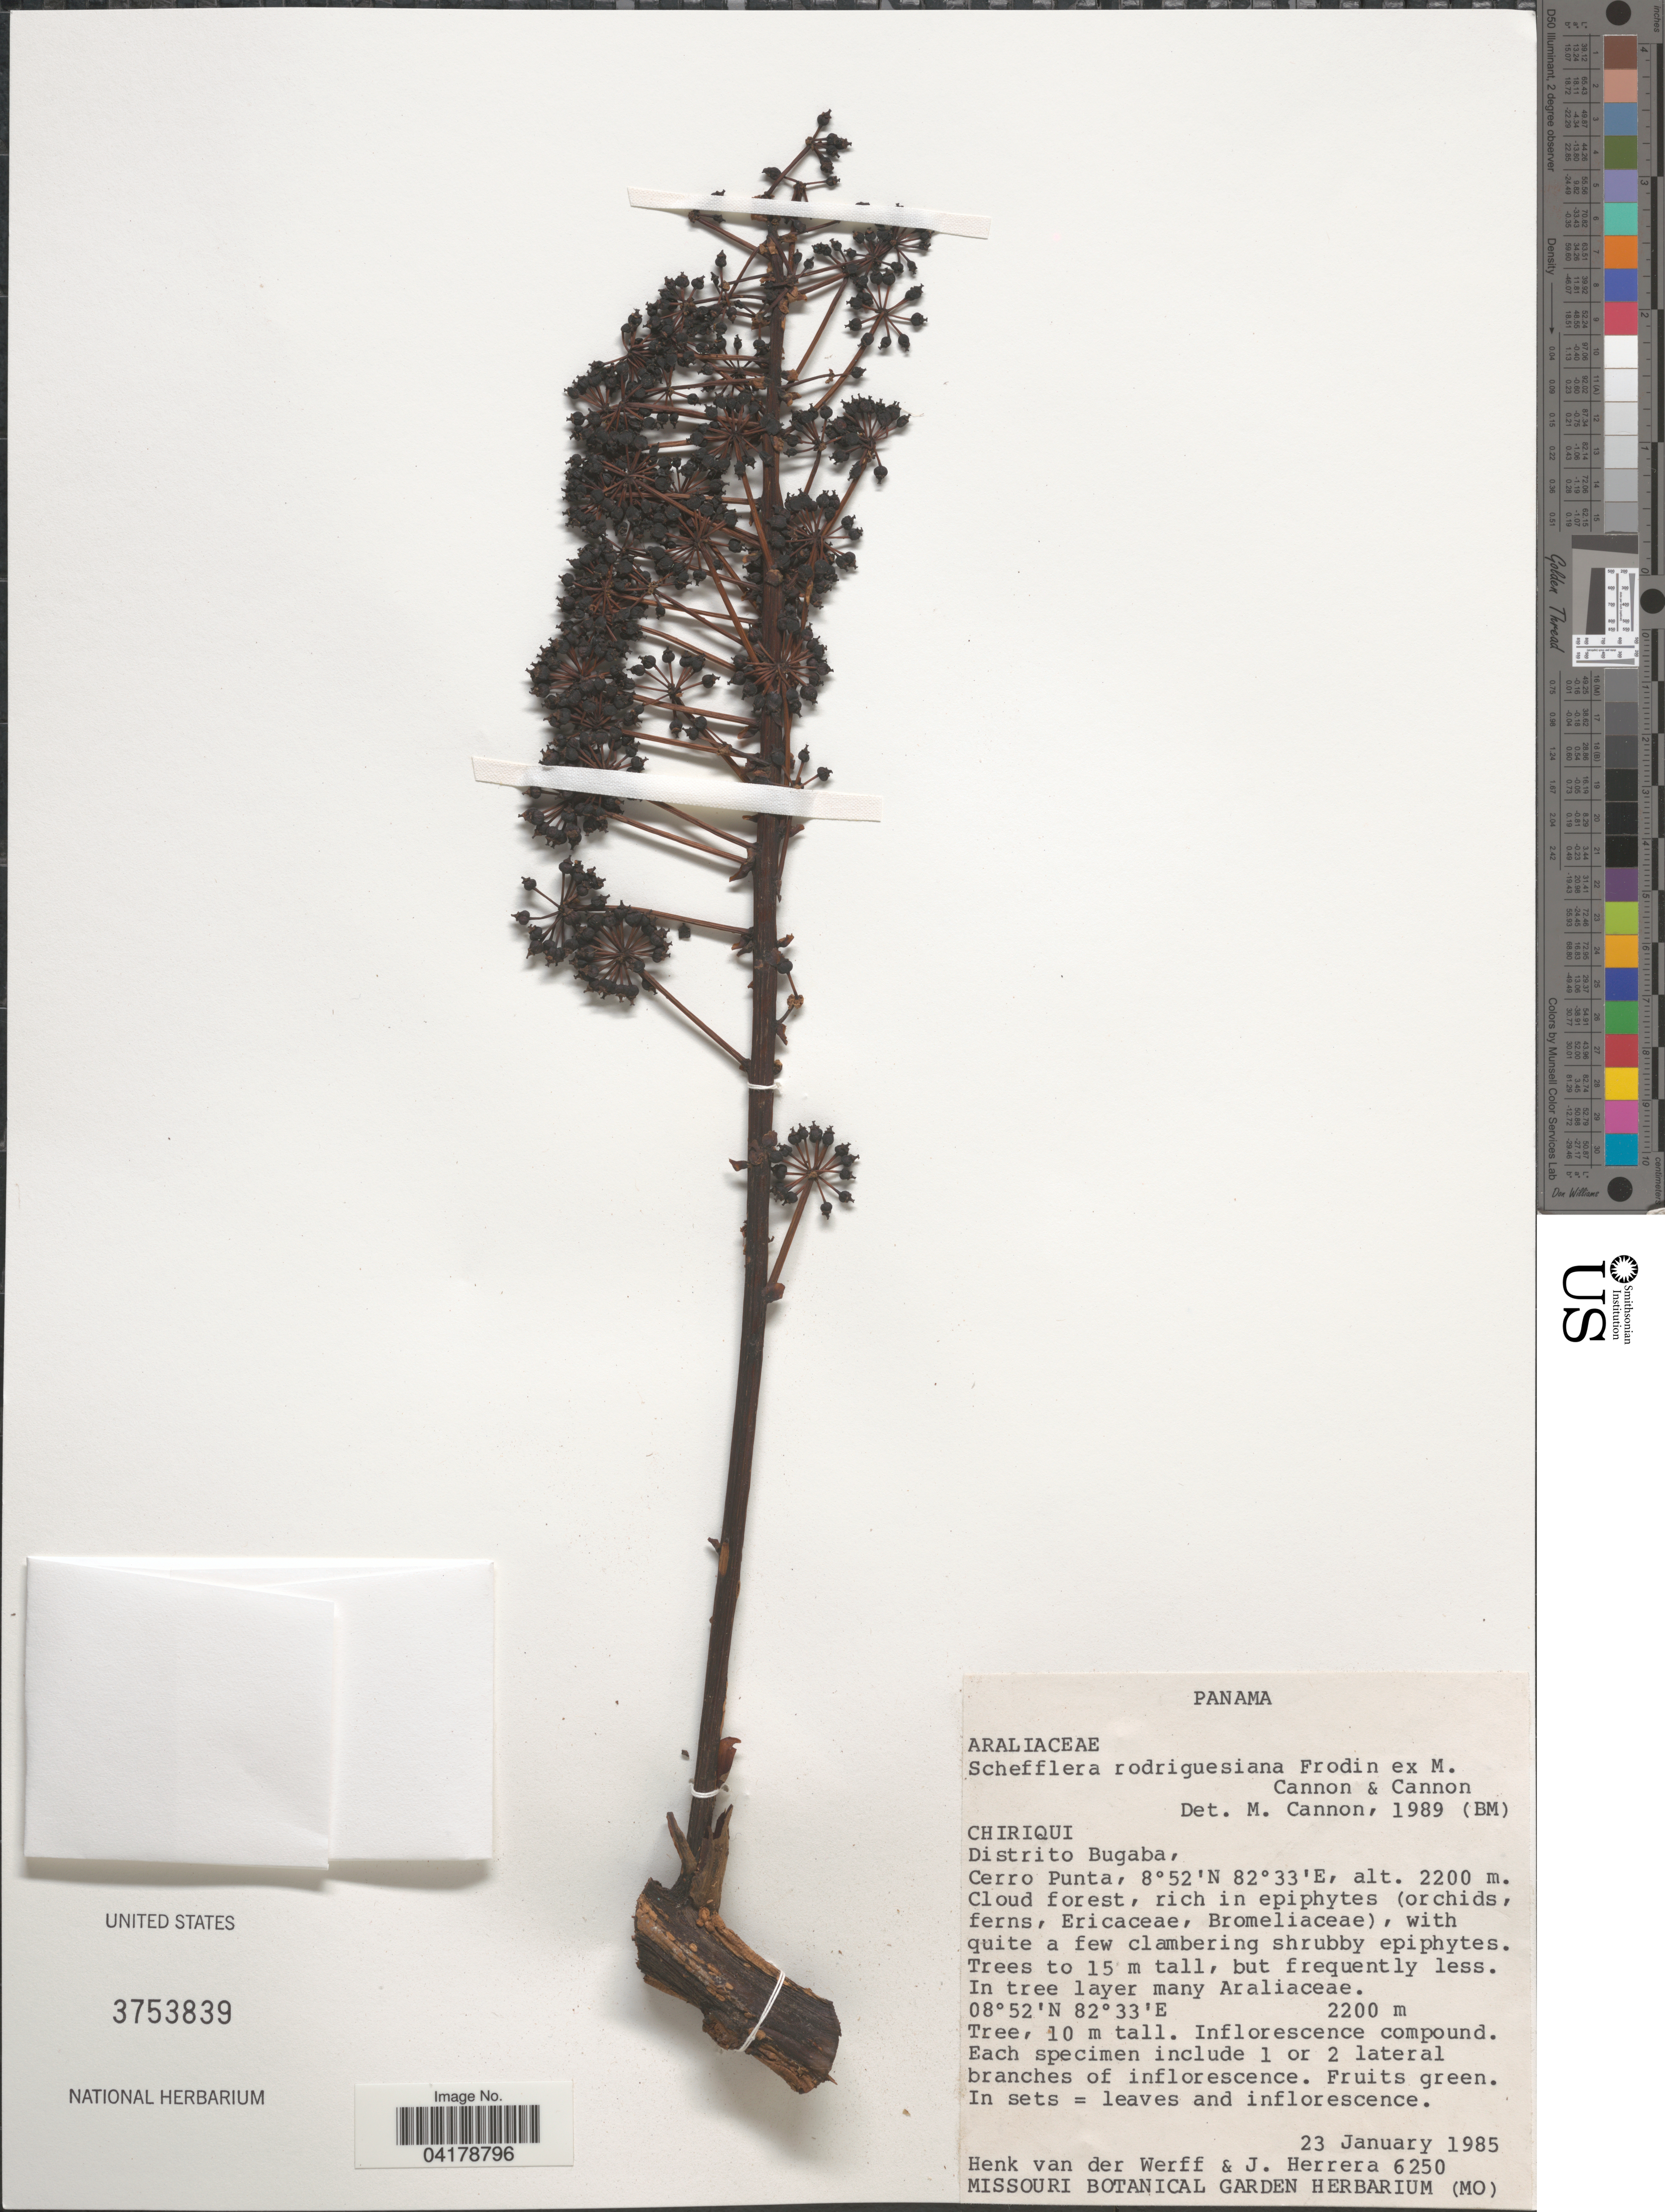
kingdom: Plantae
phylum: Tracheophyta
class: Magnoliopsida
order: Apiales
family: Araliaceae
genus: Schefflera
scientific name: Schefflera rodriguesiana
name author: Frodin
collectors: H. van der Werff & J. Herrera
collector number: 6250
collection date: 1985-01-23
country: Panama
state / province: Chiriqui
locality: Distrito Bugaba, Cerro Punta.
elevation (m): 2200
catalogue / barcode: US 3753839